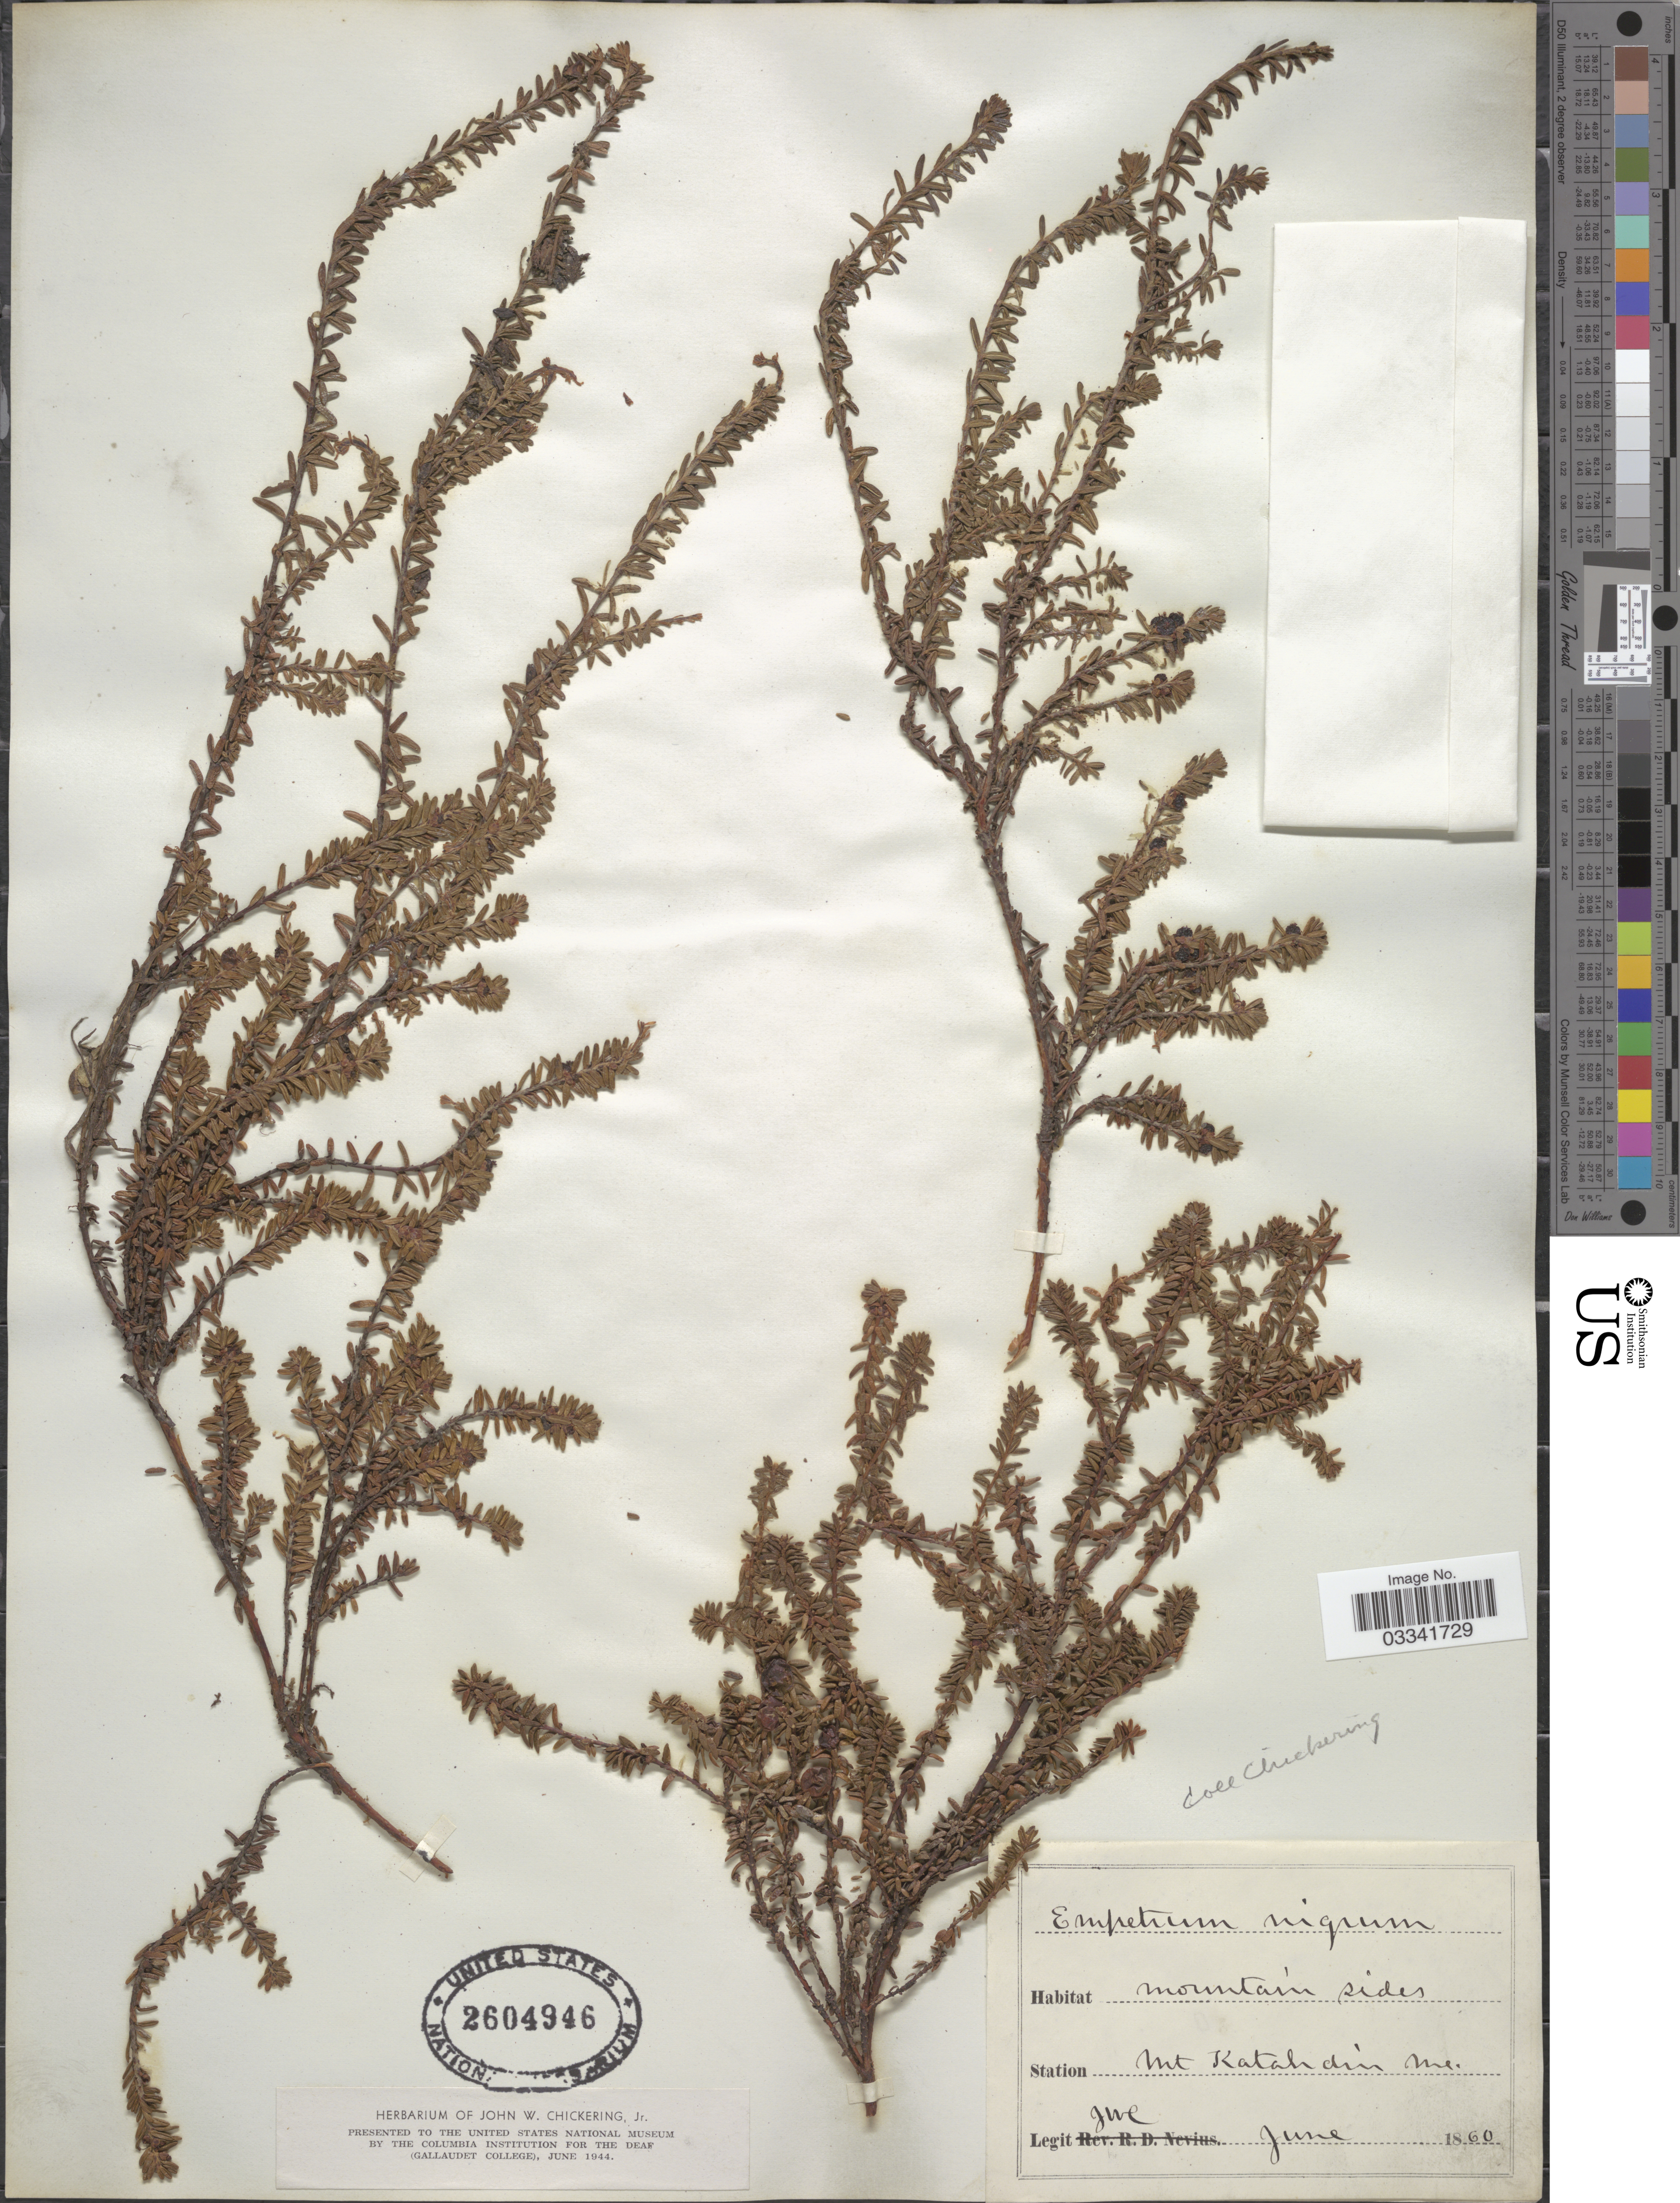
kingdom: Plantae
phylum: Tracheophyta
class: Magnoliopsida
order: Ericales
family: Ericaceae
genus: Empetrum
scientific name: Empetrum nigrum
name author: L.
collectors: J. Chickering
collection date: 1860-06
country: United States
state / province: Maine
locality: Station Mt Katahdin.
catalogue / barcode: US 2604946